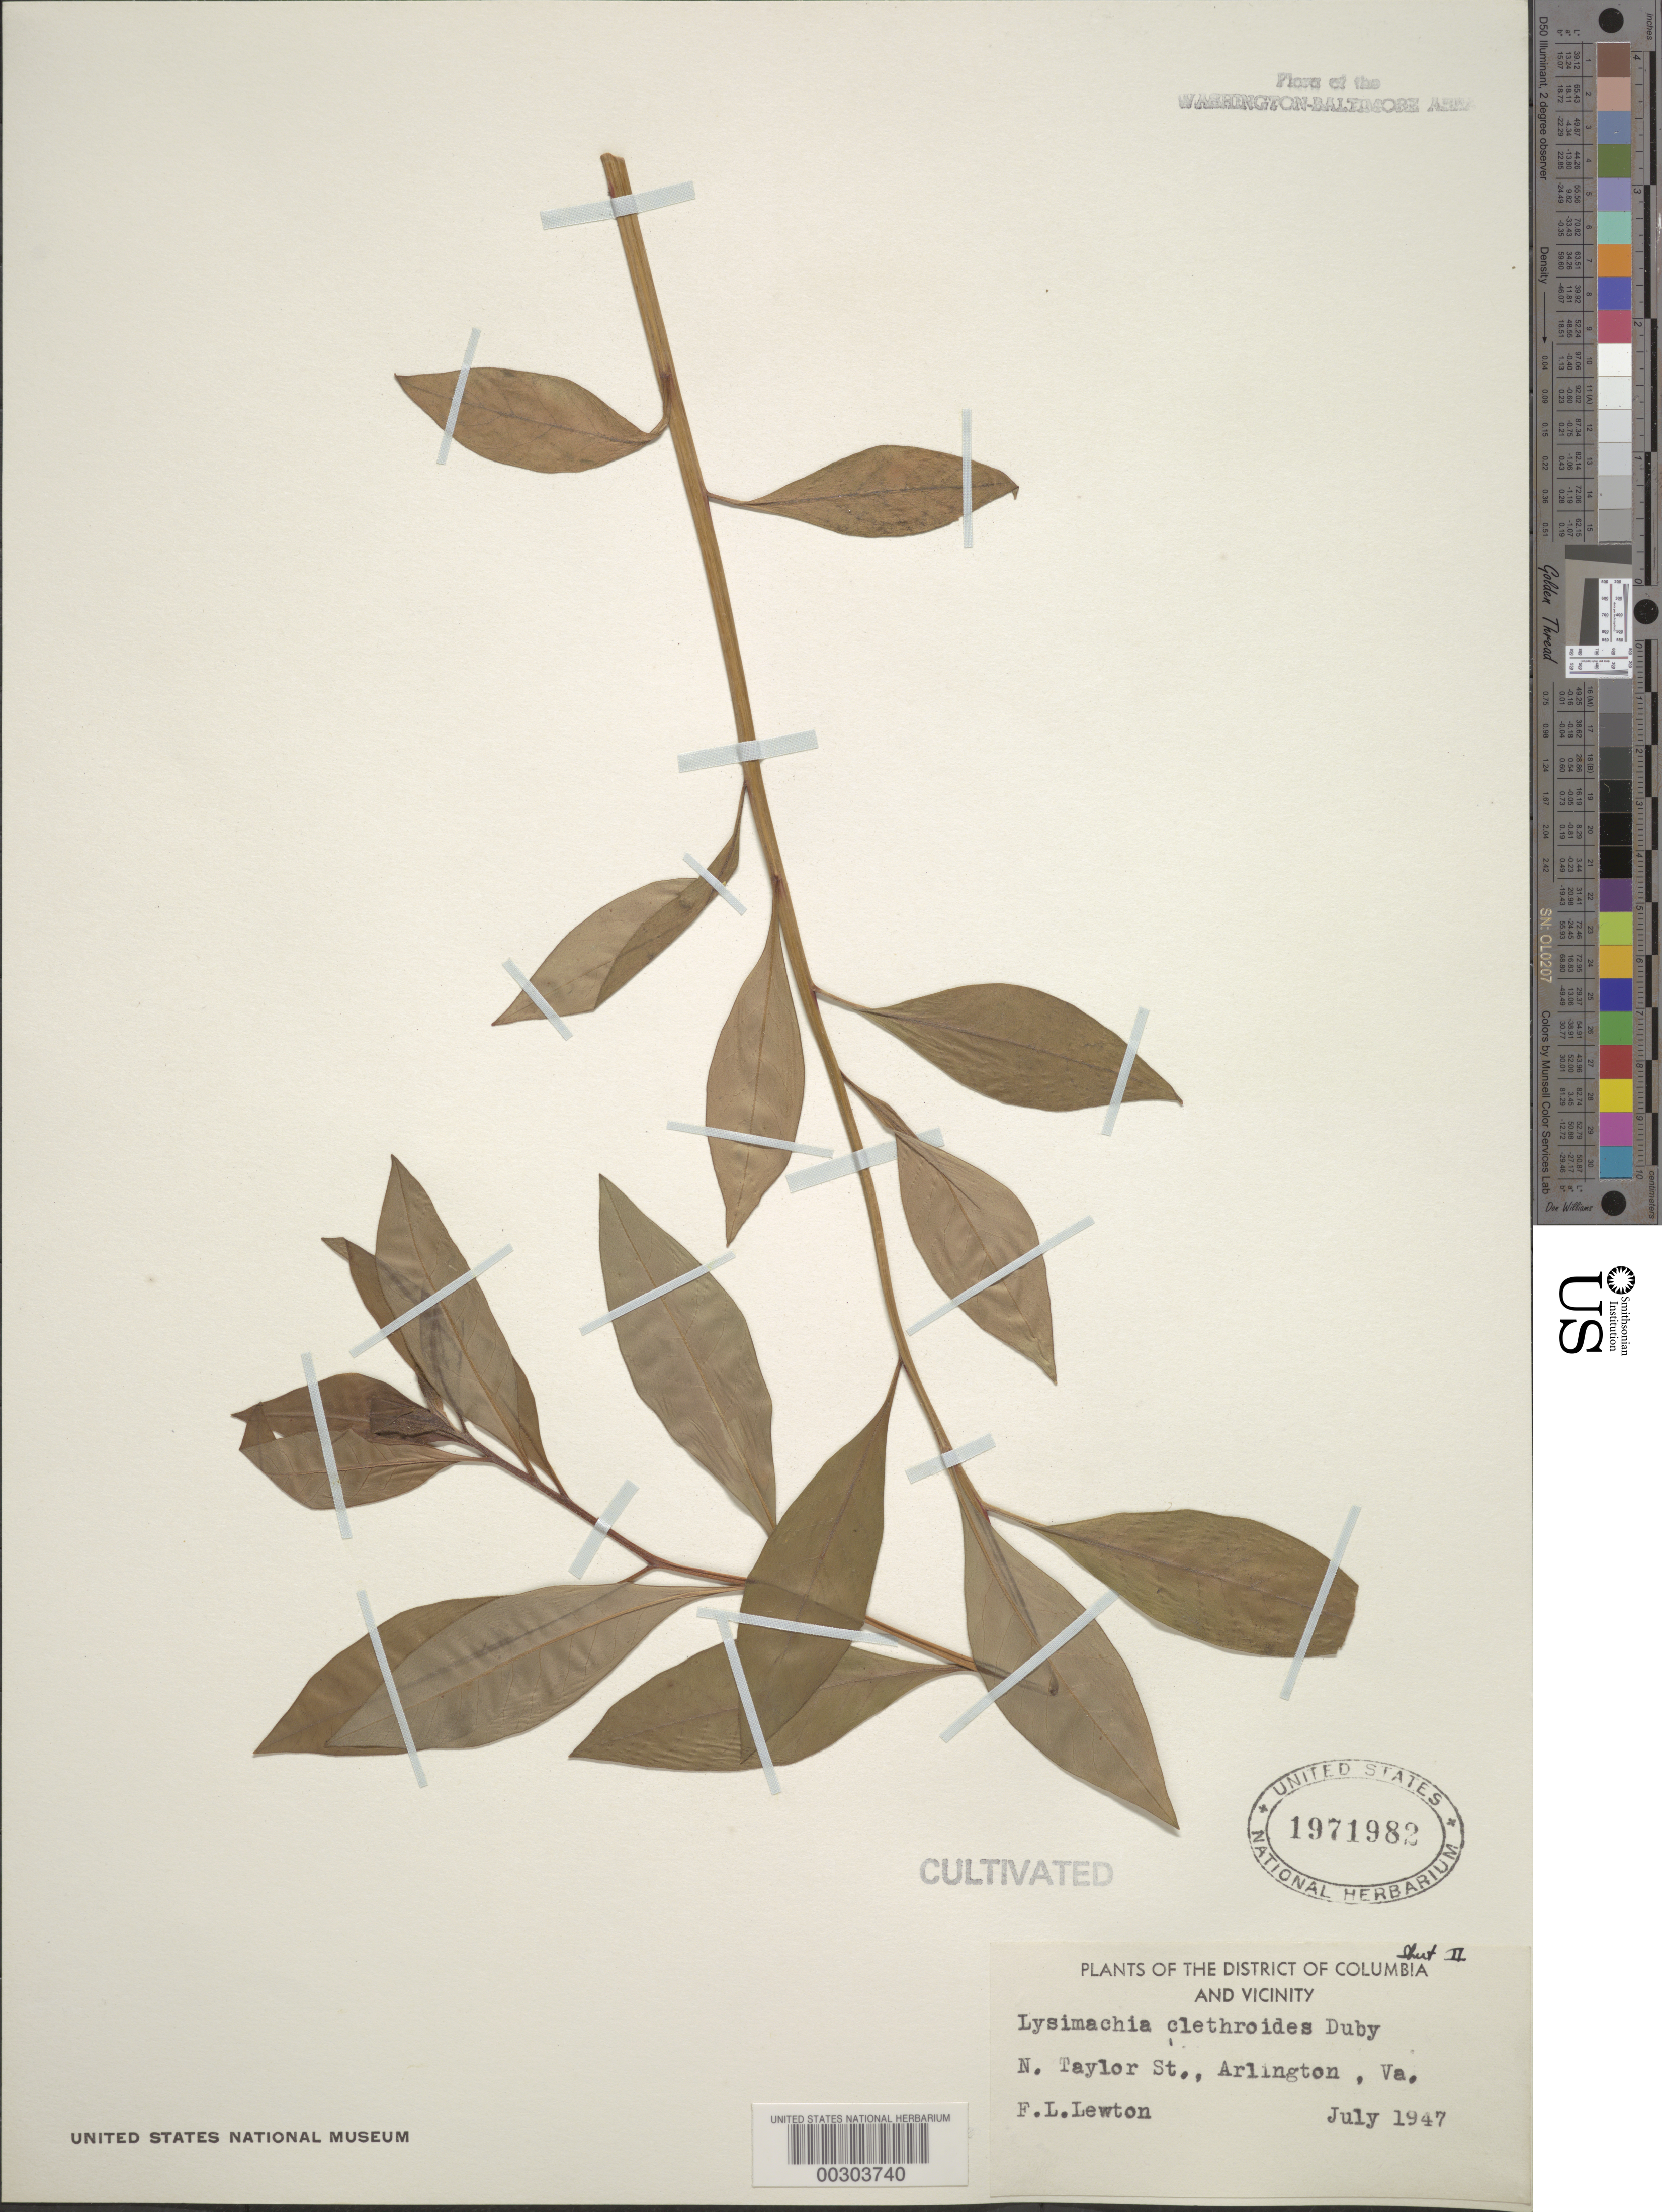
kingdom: Plantae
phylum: Tracheophyta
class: Magnoliopsida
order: Ericales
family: Primulaceae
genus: Lysimachia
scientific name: Lysimachia clethroides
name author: Duby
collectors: F. L. Lewton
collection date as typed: Jul 1947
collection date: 1947-07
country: United States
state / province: Virginia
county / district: Arlington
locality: Arlington, N. Taylor St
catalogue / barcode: US 1971982